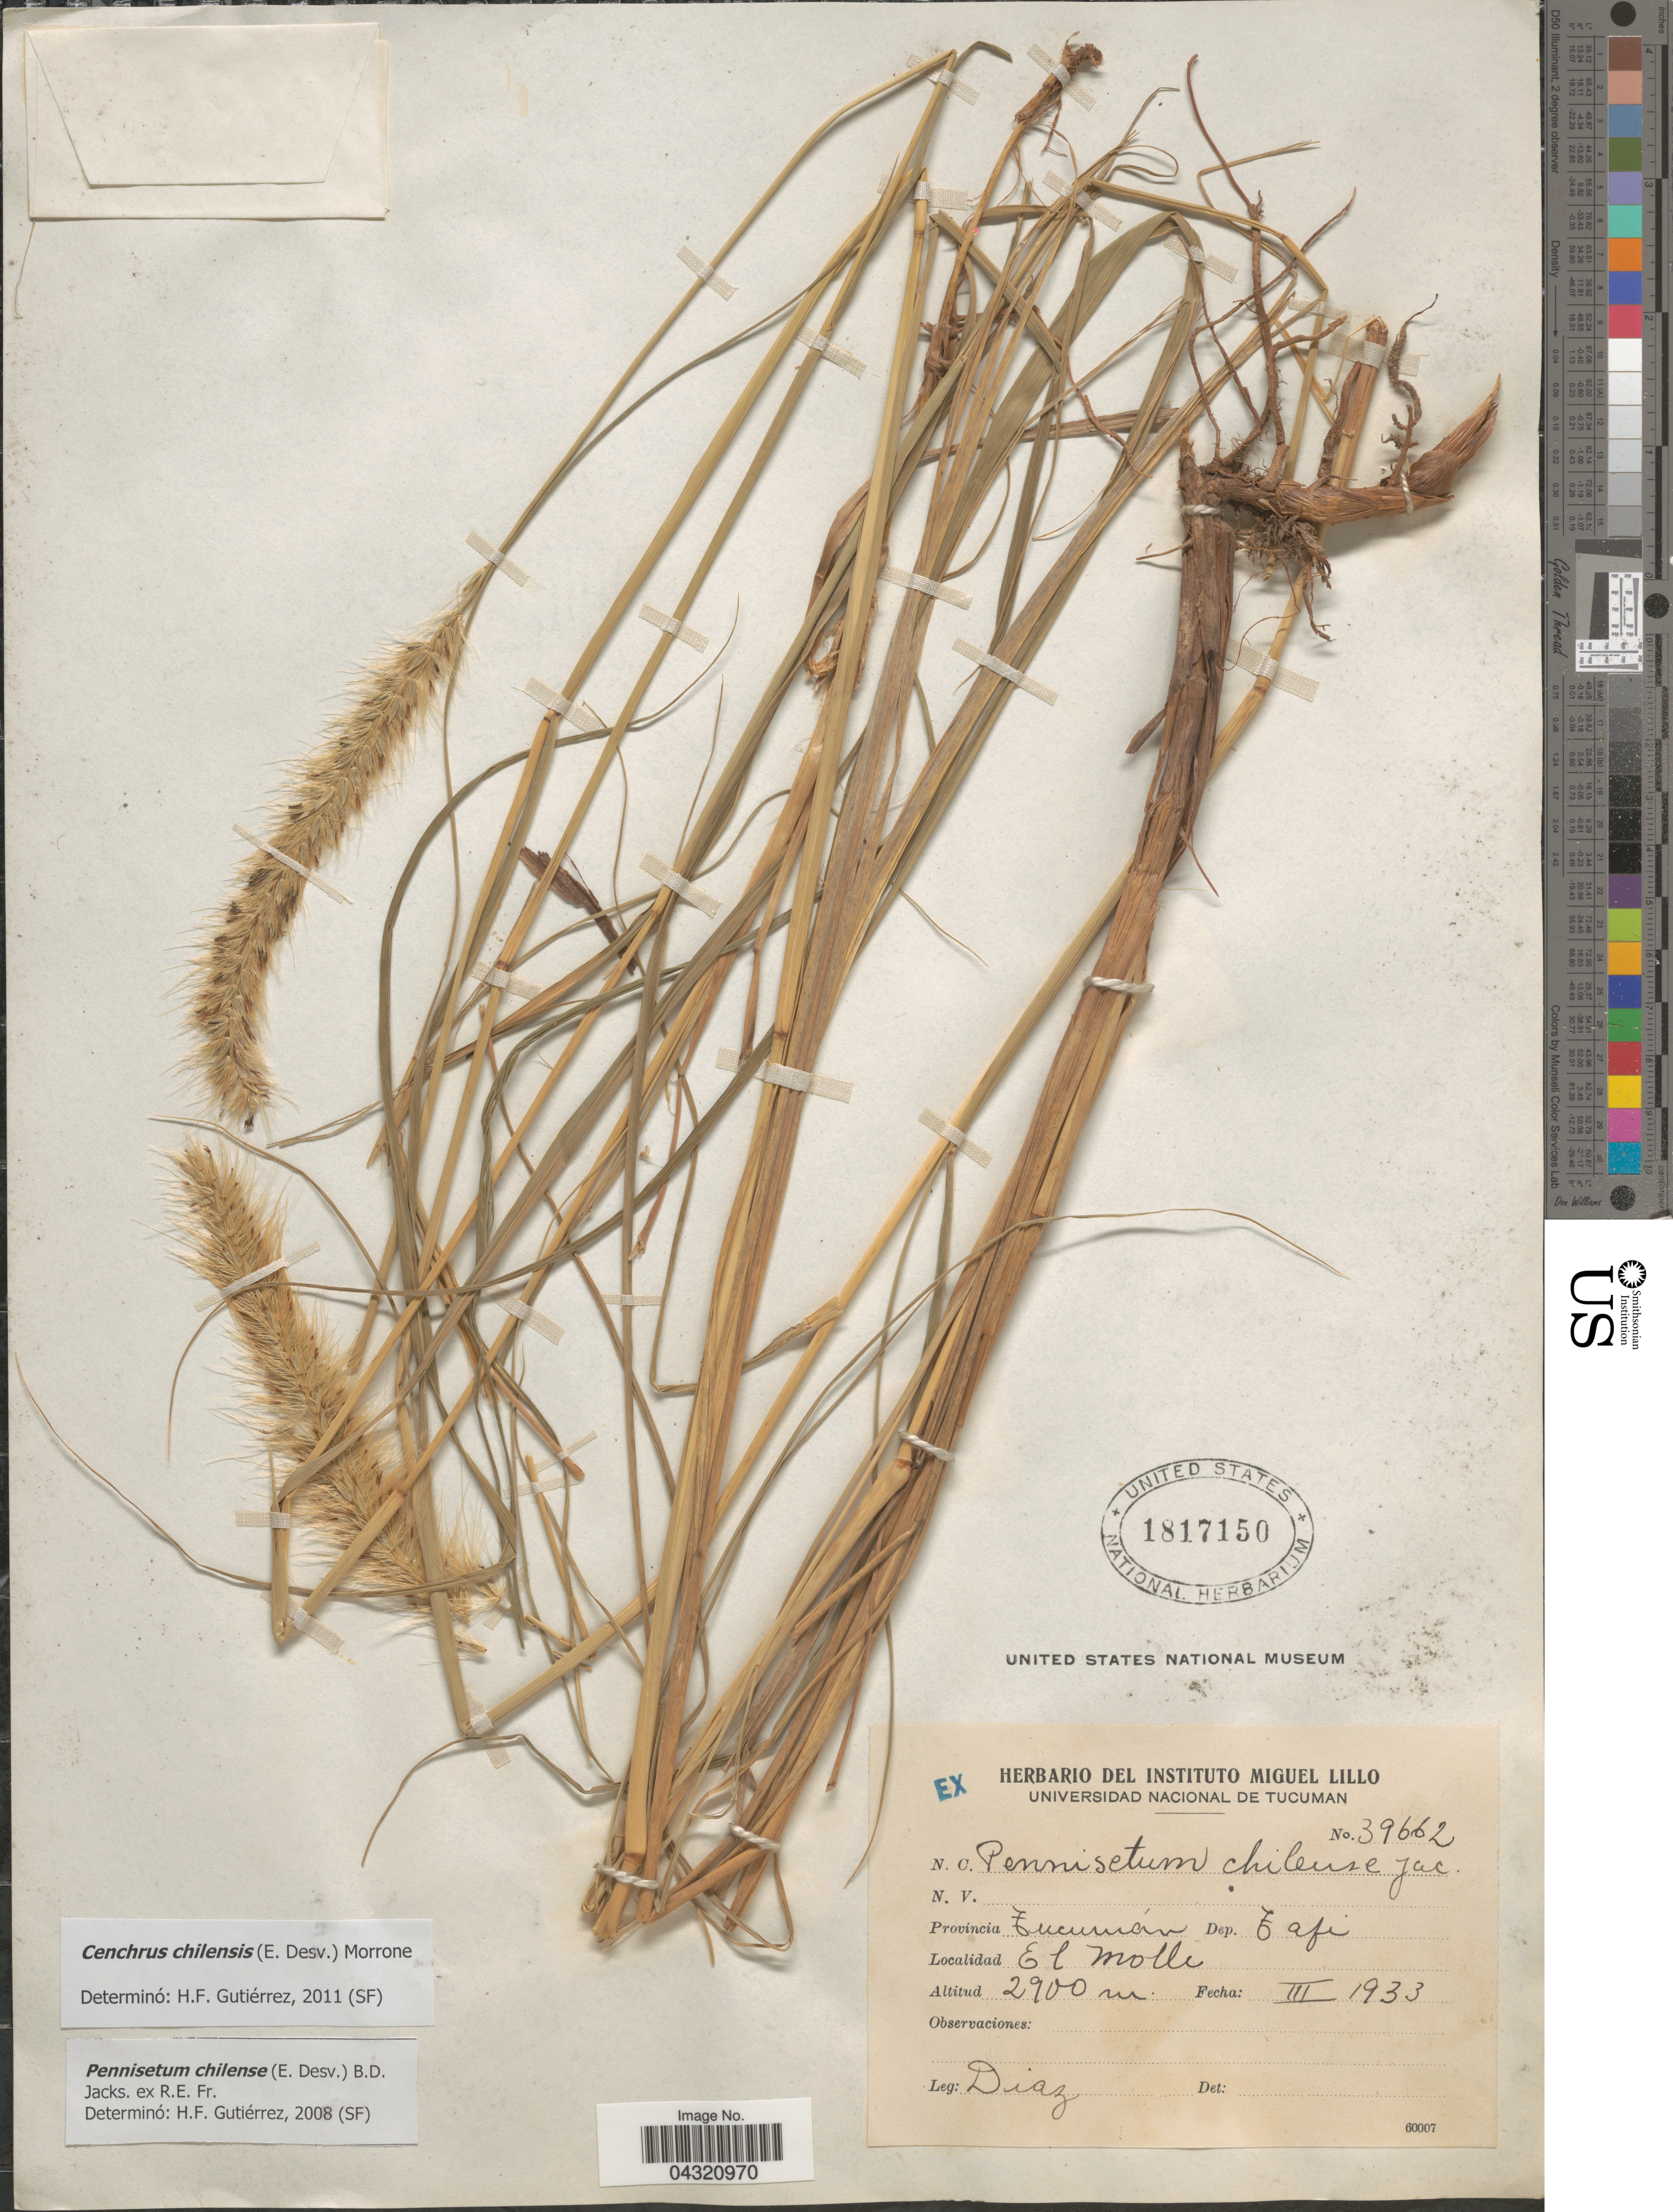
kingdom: Plantae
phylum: Tracheophyta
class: Liliopsida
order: Poales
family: Poaceae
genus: Cenchrus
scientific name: Cenchrus chilensis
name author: (É. Desv.) Morrone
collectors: Diaz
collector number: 39662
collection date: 1933-03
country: Argentina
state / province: Tucuman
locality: Dep. Tafi. El Molle.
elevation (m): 2900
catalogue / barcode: US 1817150